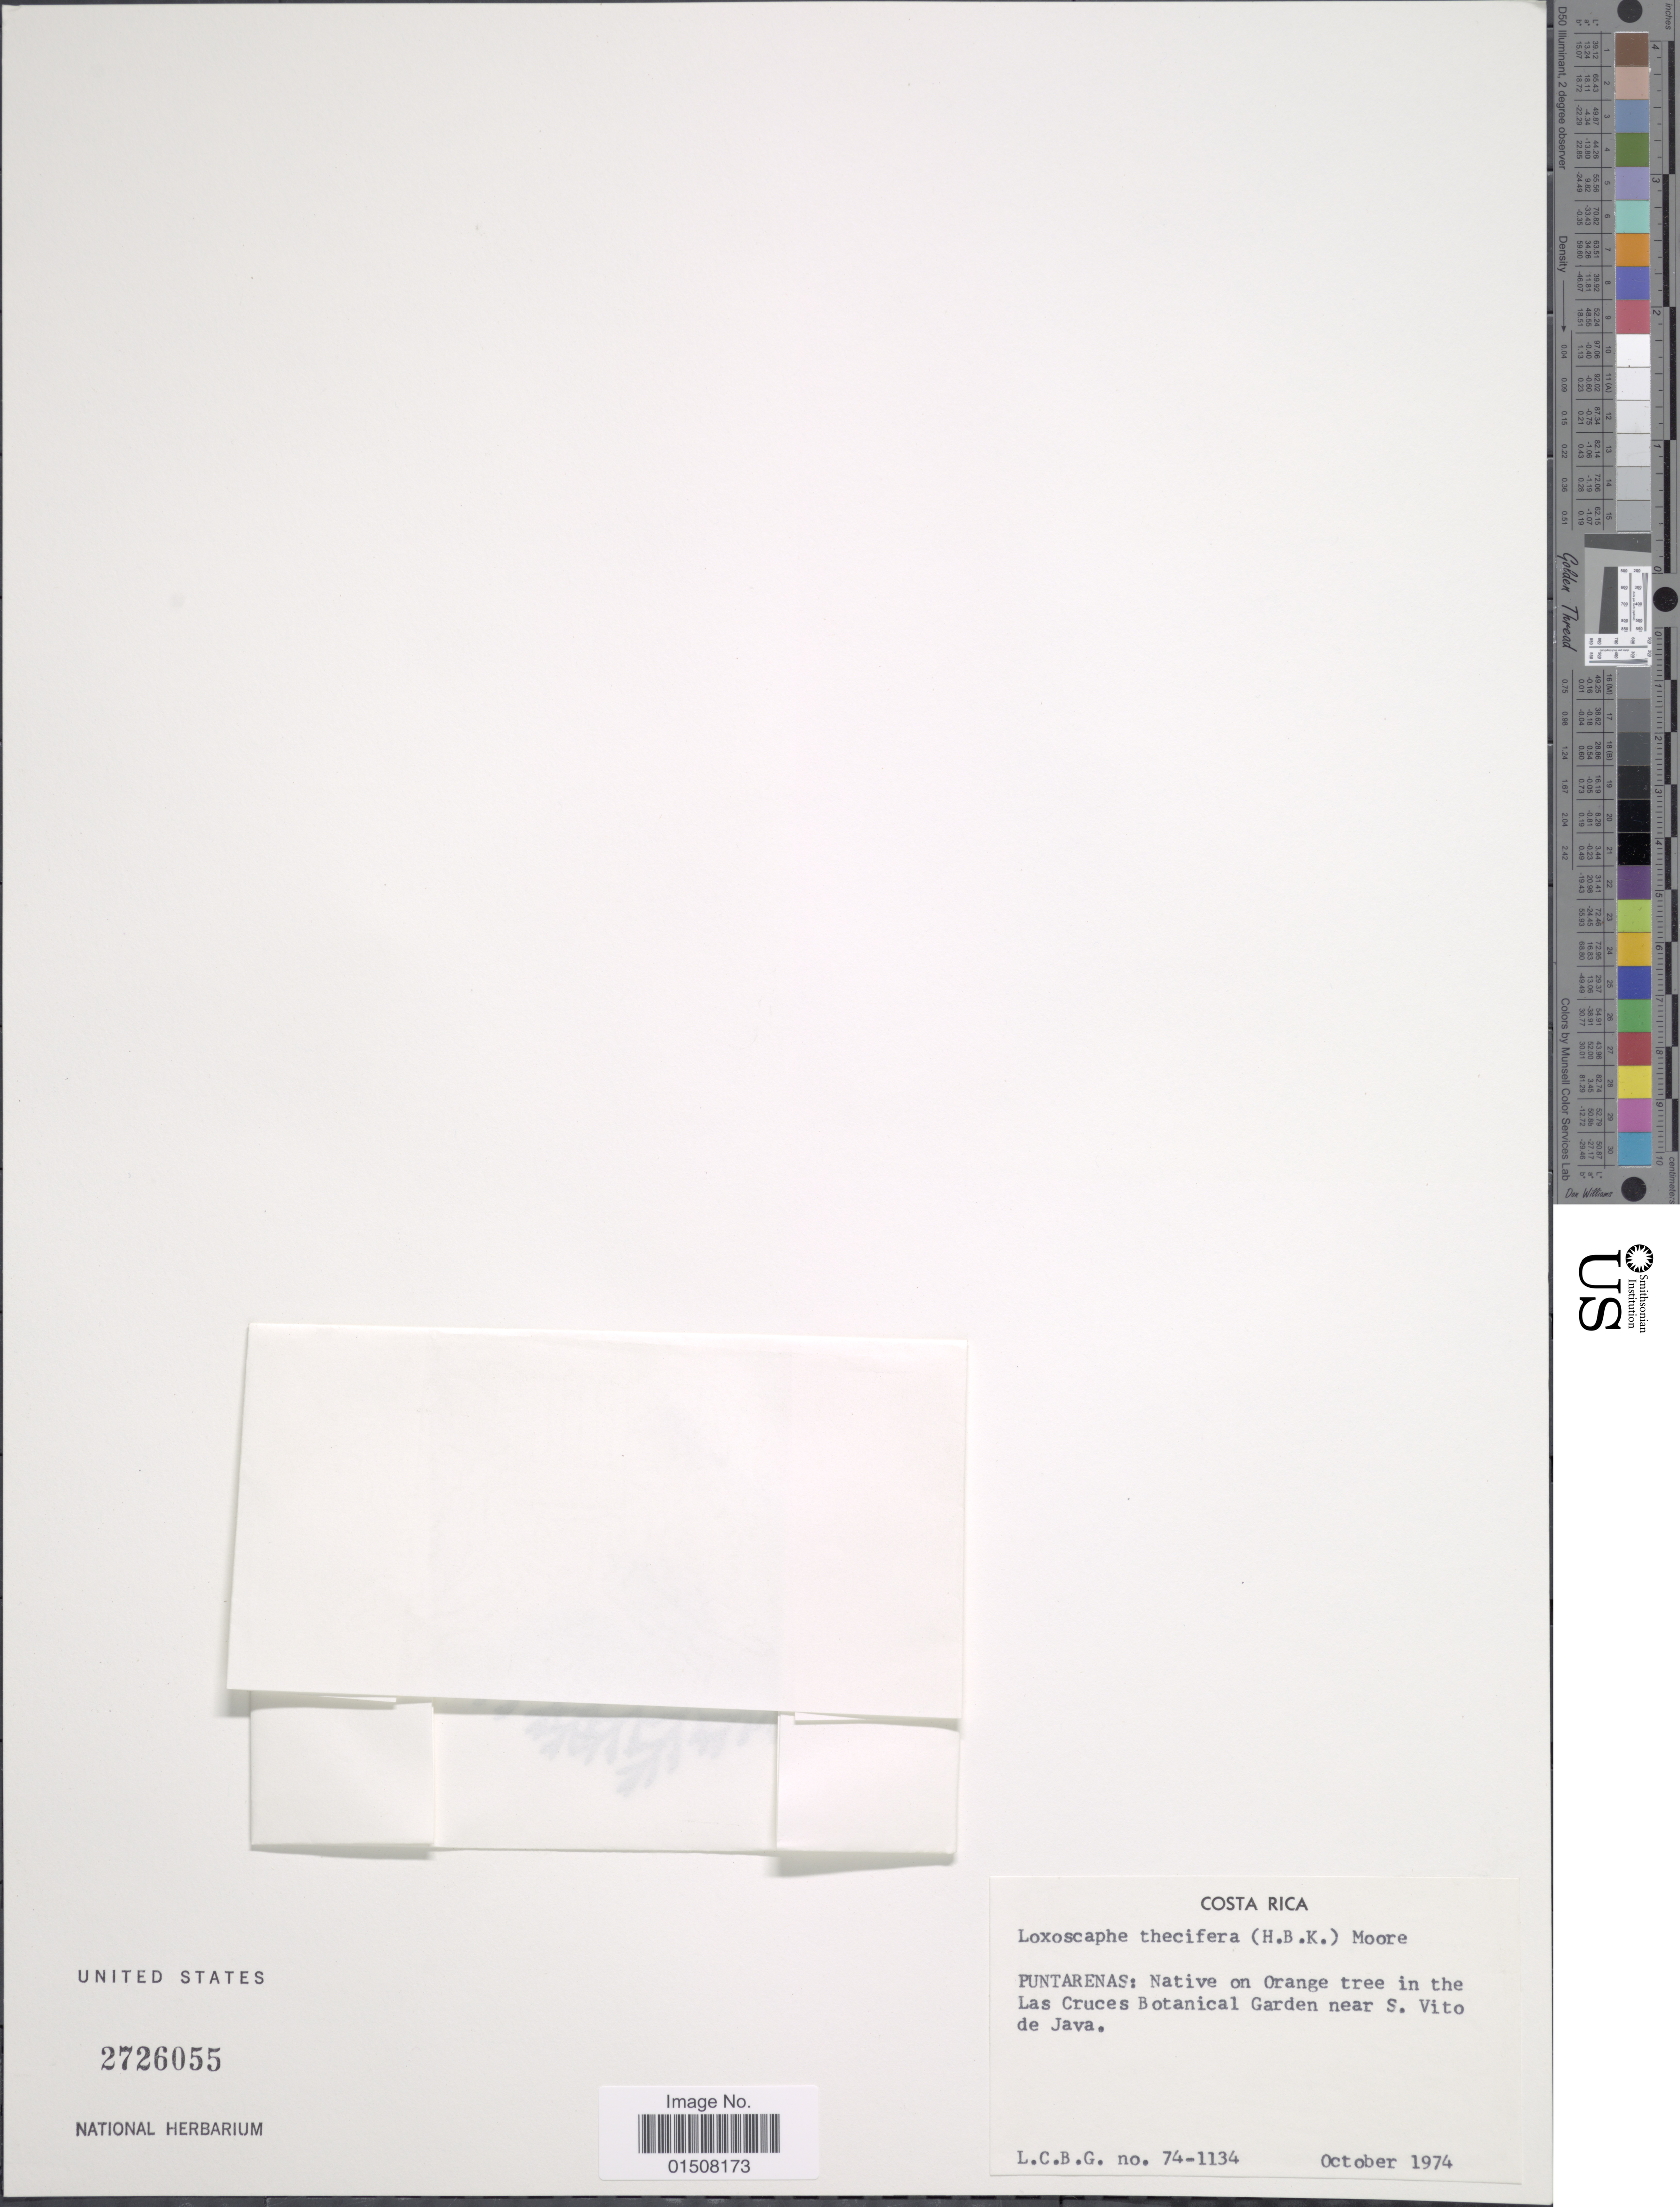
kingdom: Plantae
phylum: Tracheophyta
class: Polypodiopsida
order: Polypodiales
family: Aspleniaceae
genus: Asplenium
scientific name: Asplenium theciferum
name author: (Kunth) Mett.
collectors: L. C. B. G.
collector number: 74-1134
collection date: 1974-10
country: Costa Rica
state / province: Puntarenas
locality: Native on Orange tree in the Las Cruces Botanical Garden near S. Vito de Java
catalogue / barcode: US 2726055